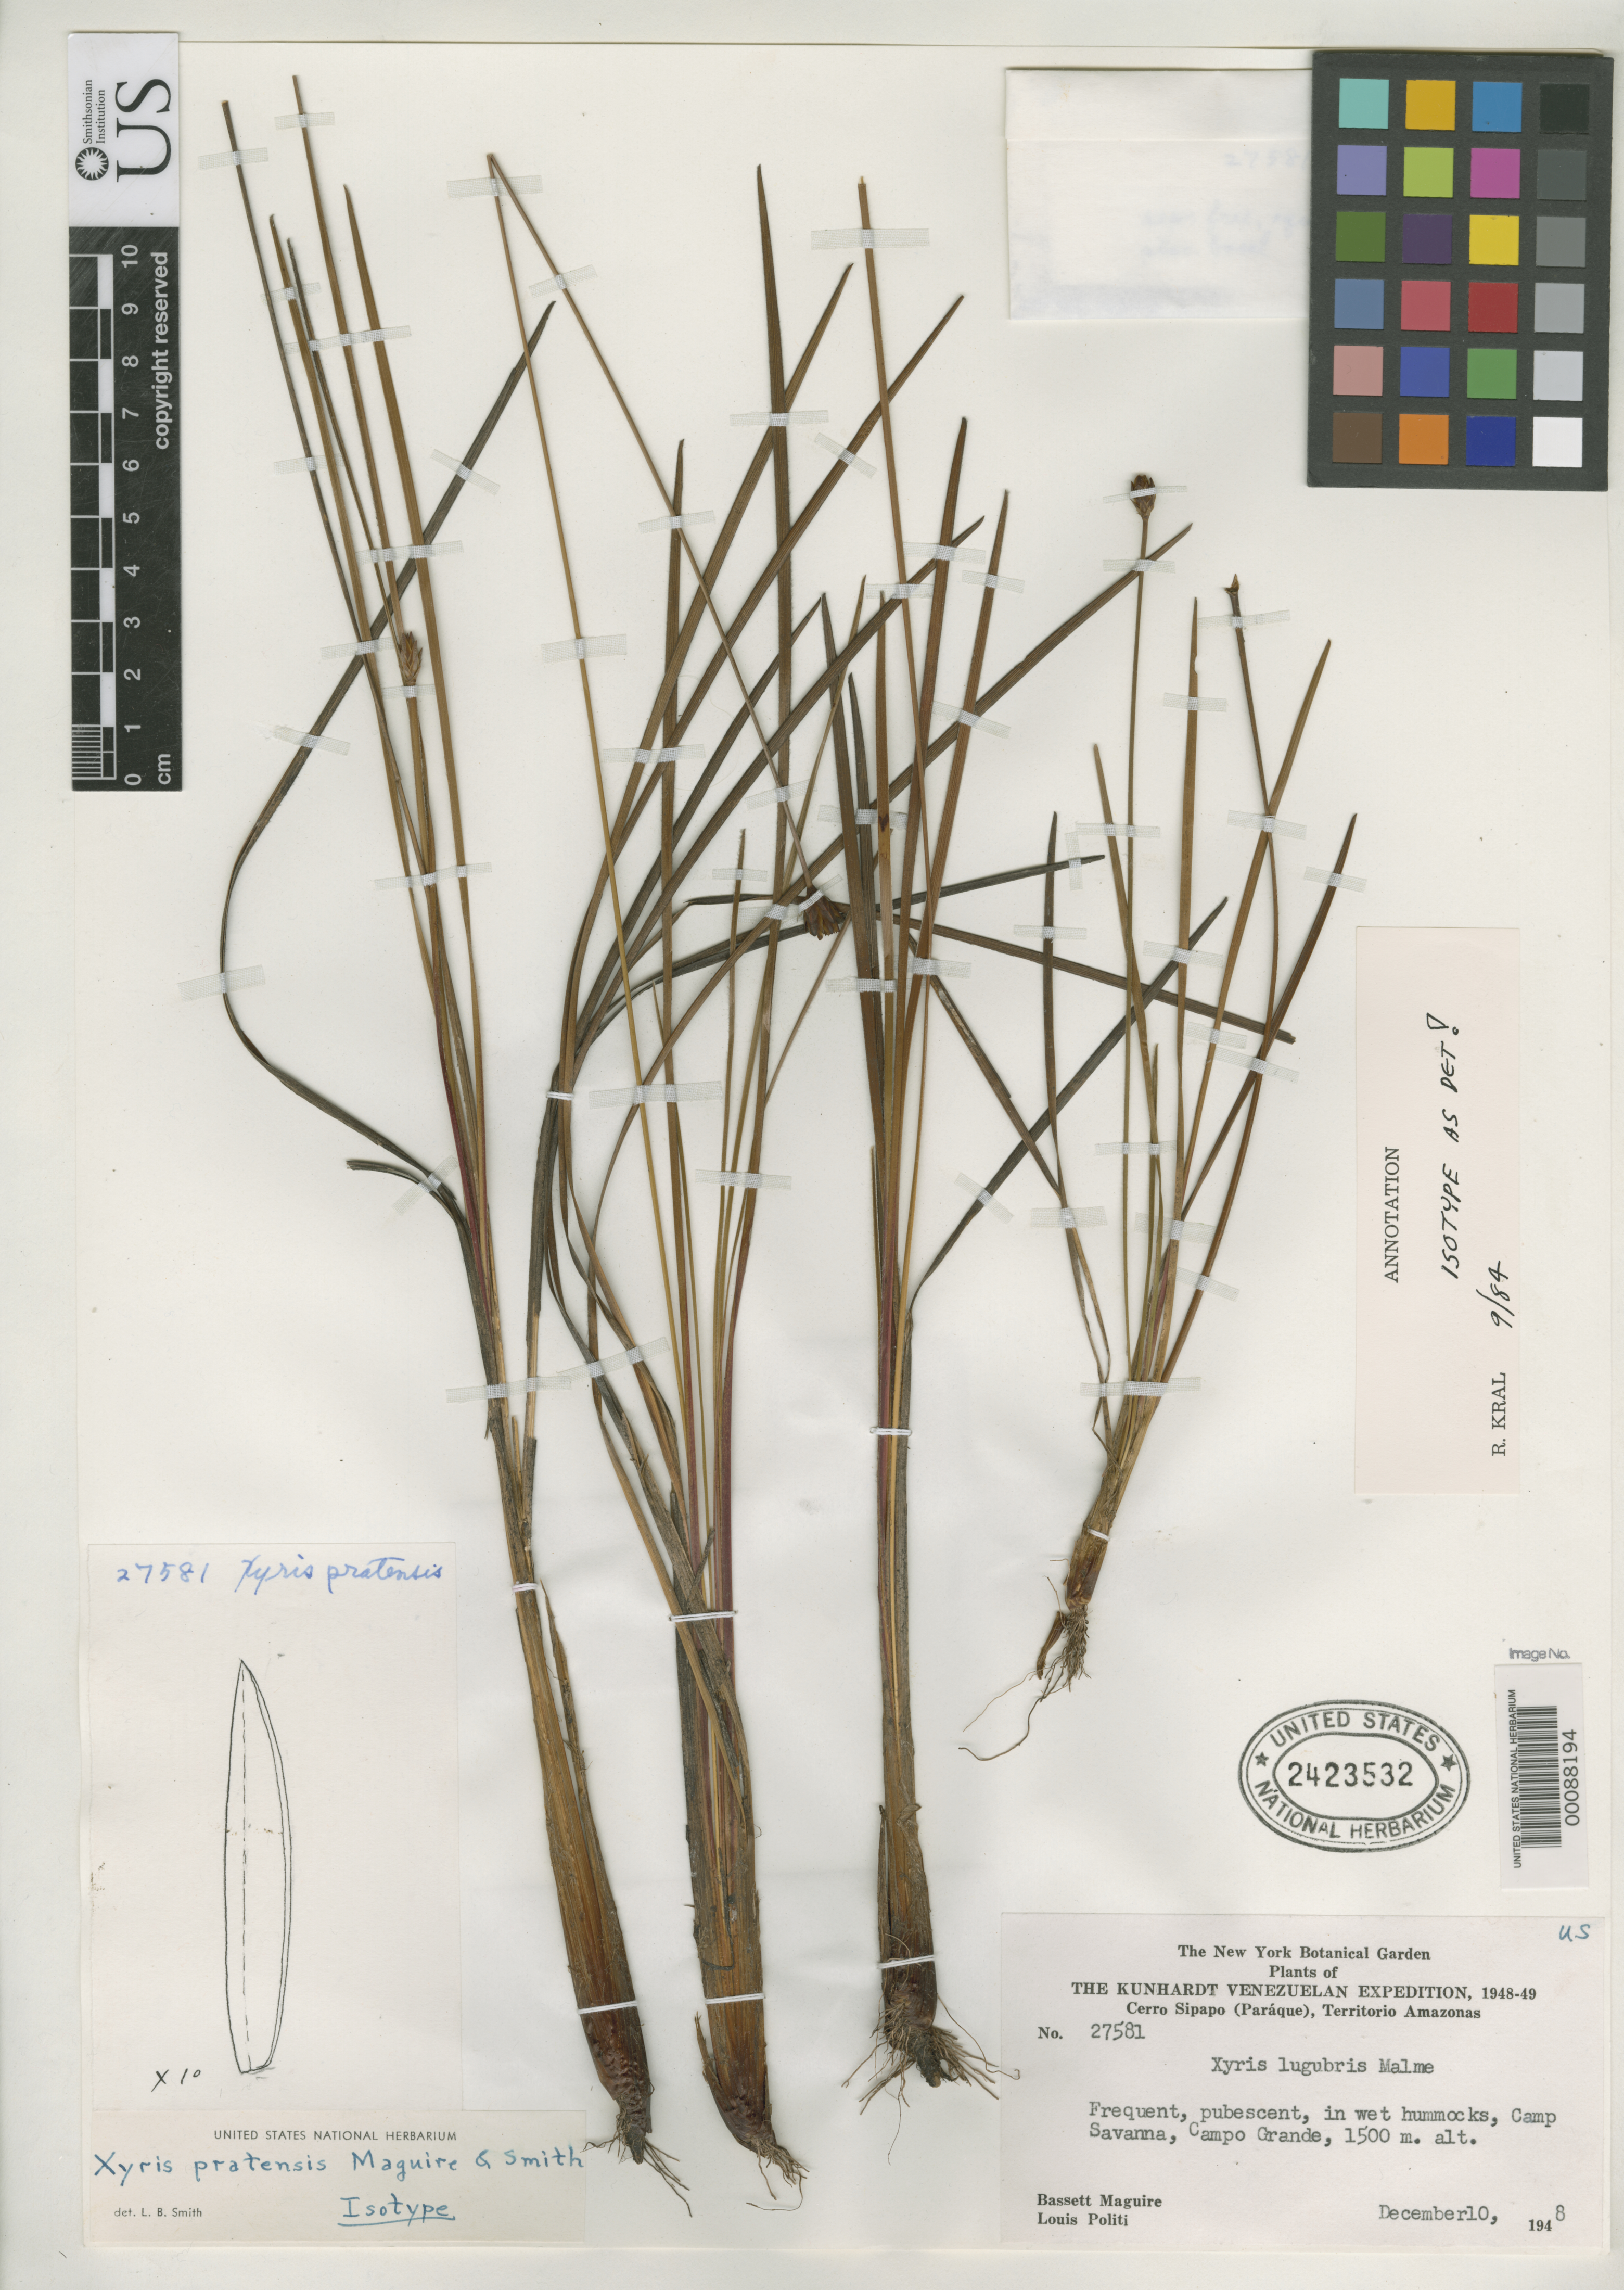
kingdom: Plantae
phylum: Tracheophyta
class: Liliopsida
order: Poales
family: Xyridaceae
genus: Xyris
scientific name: Xyris pratensis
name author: Maguire & L.B. Sm.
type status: Isotype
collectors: B. Maguire & L. Politi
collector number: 27581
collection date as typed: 10 Dec 1948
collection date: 1948-12-10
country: Venezuela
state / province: Amazonas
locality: Cerro Sipapo (paraque), Camp Savanna, Campo Grande.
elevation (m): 1500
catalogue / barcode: US 2423532